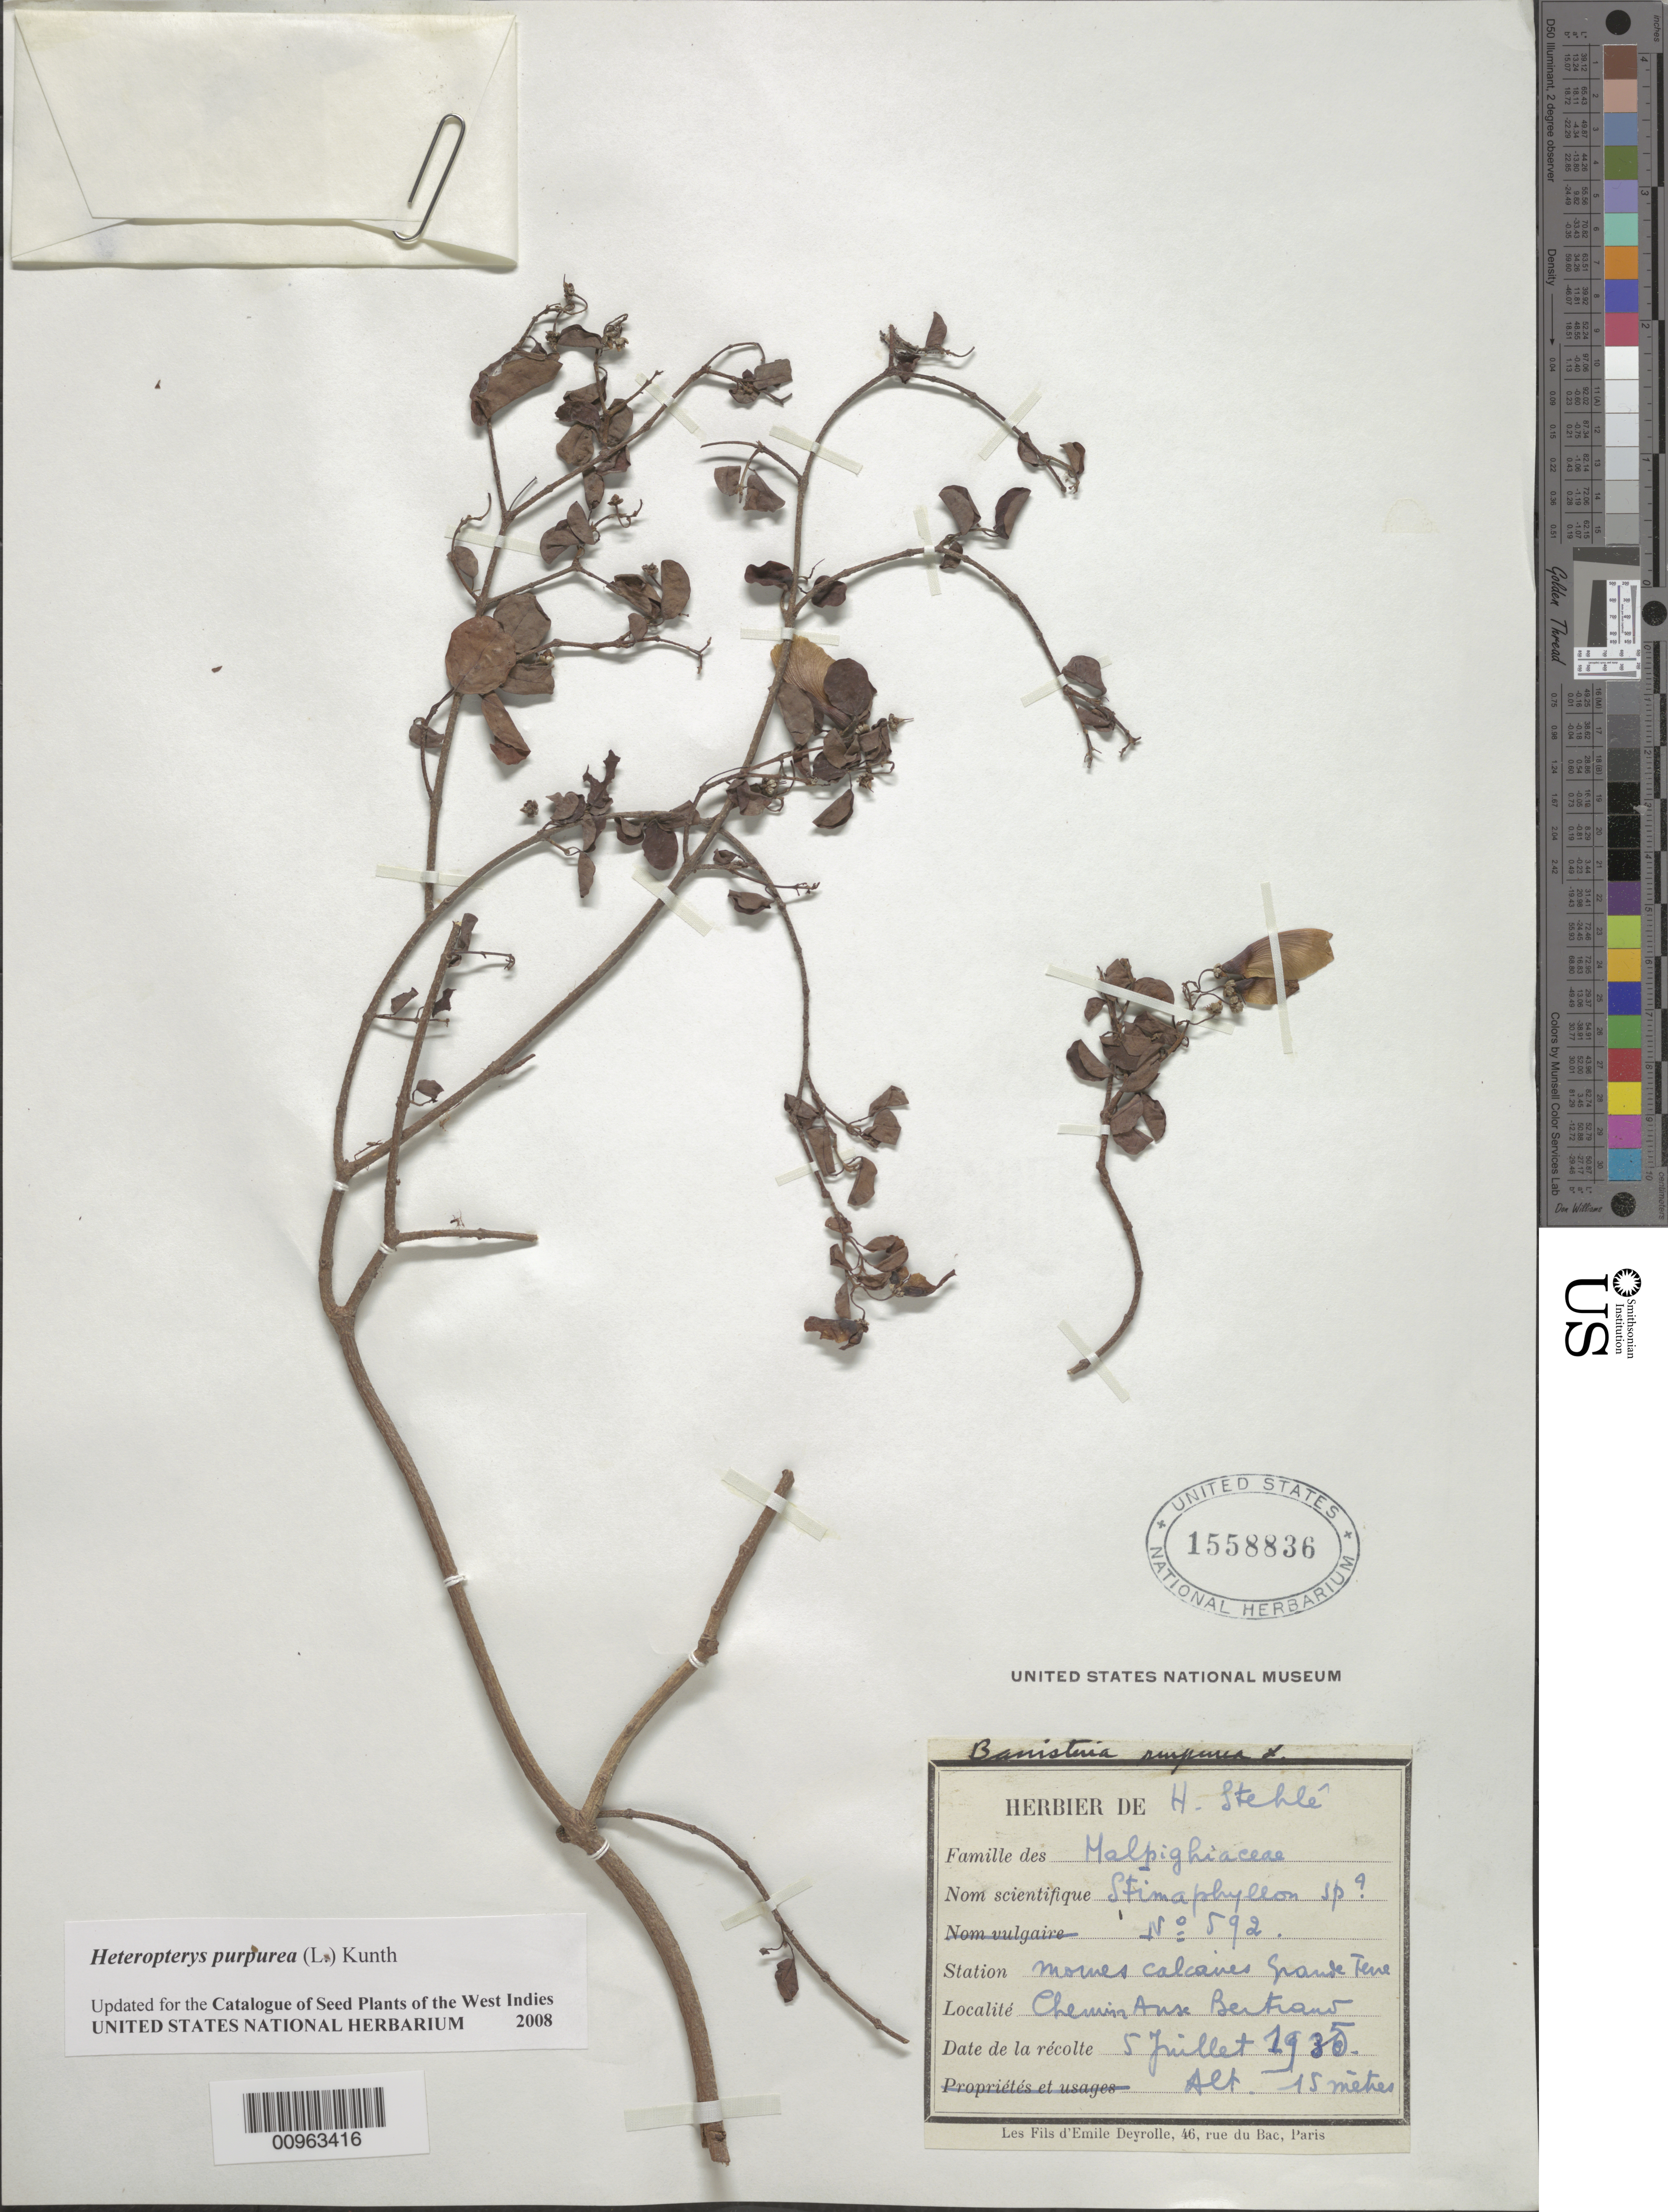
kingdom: Plantae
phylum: Tracheophyta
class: Magnoliopsida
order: Malpighiales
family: Malpighiaceae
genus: Heteropterys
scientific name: Heteropterys purpurea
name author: (L.) Kunth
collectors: H. Stehlé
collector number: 592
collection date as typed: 05 Jul 1930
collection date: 1930-07-05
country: Guadeloupe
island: Grande Terre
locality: Chemin Anse Bertrand, Grand Terre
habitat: Mornes calcaires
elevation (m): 15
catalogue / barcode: US 1558836